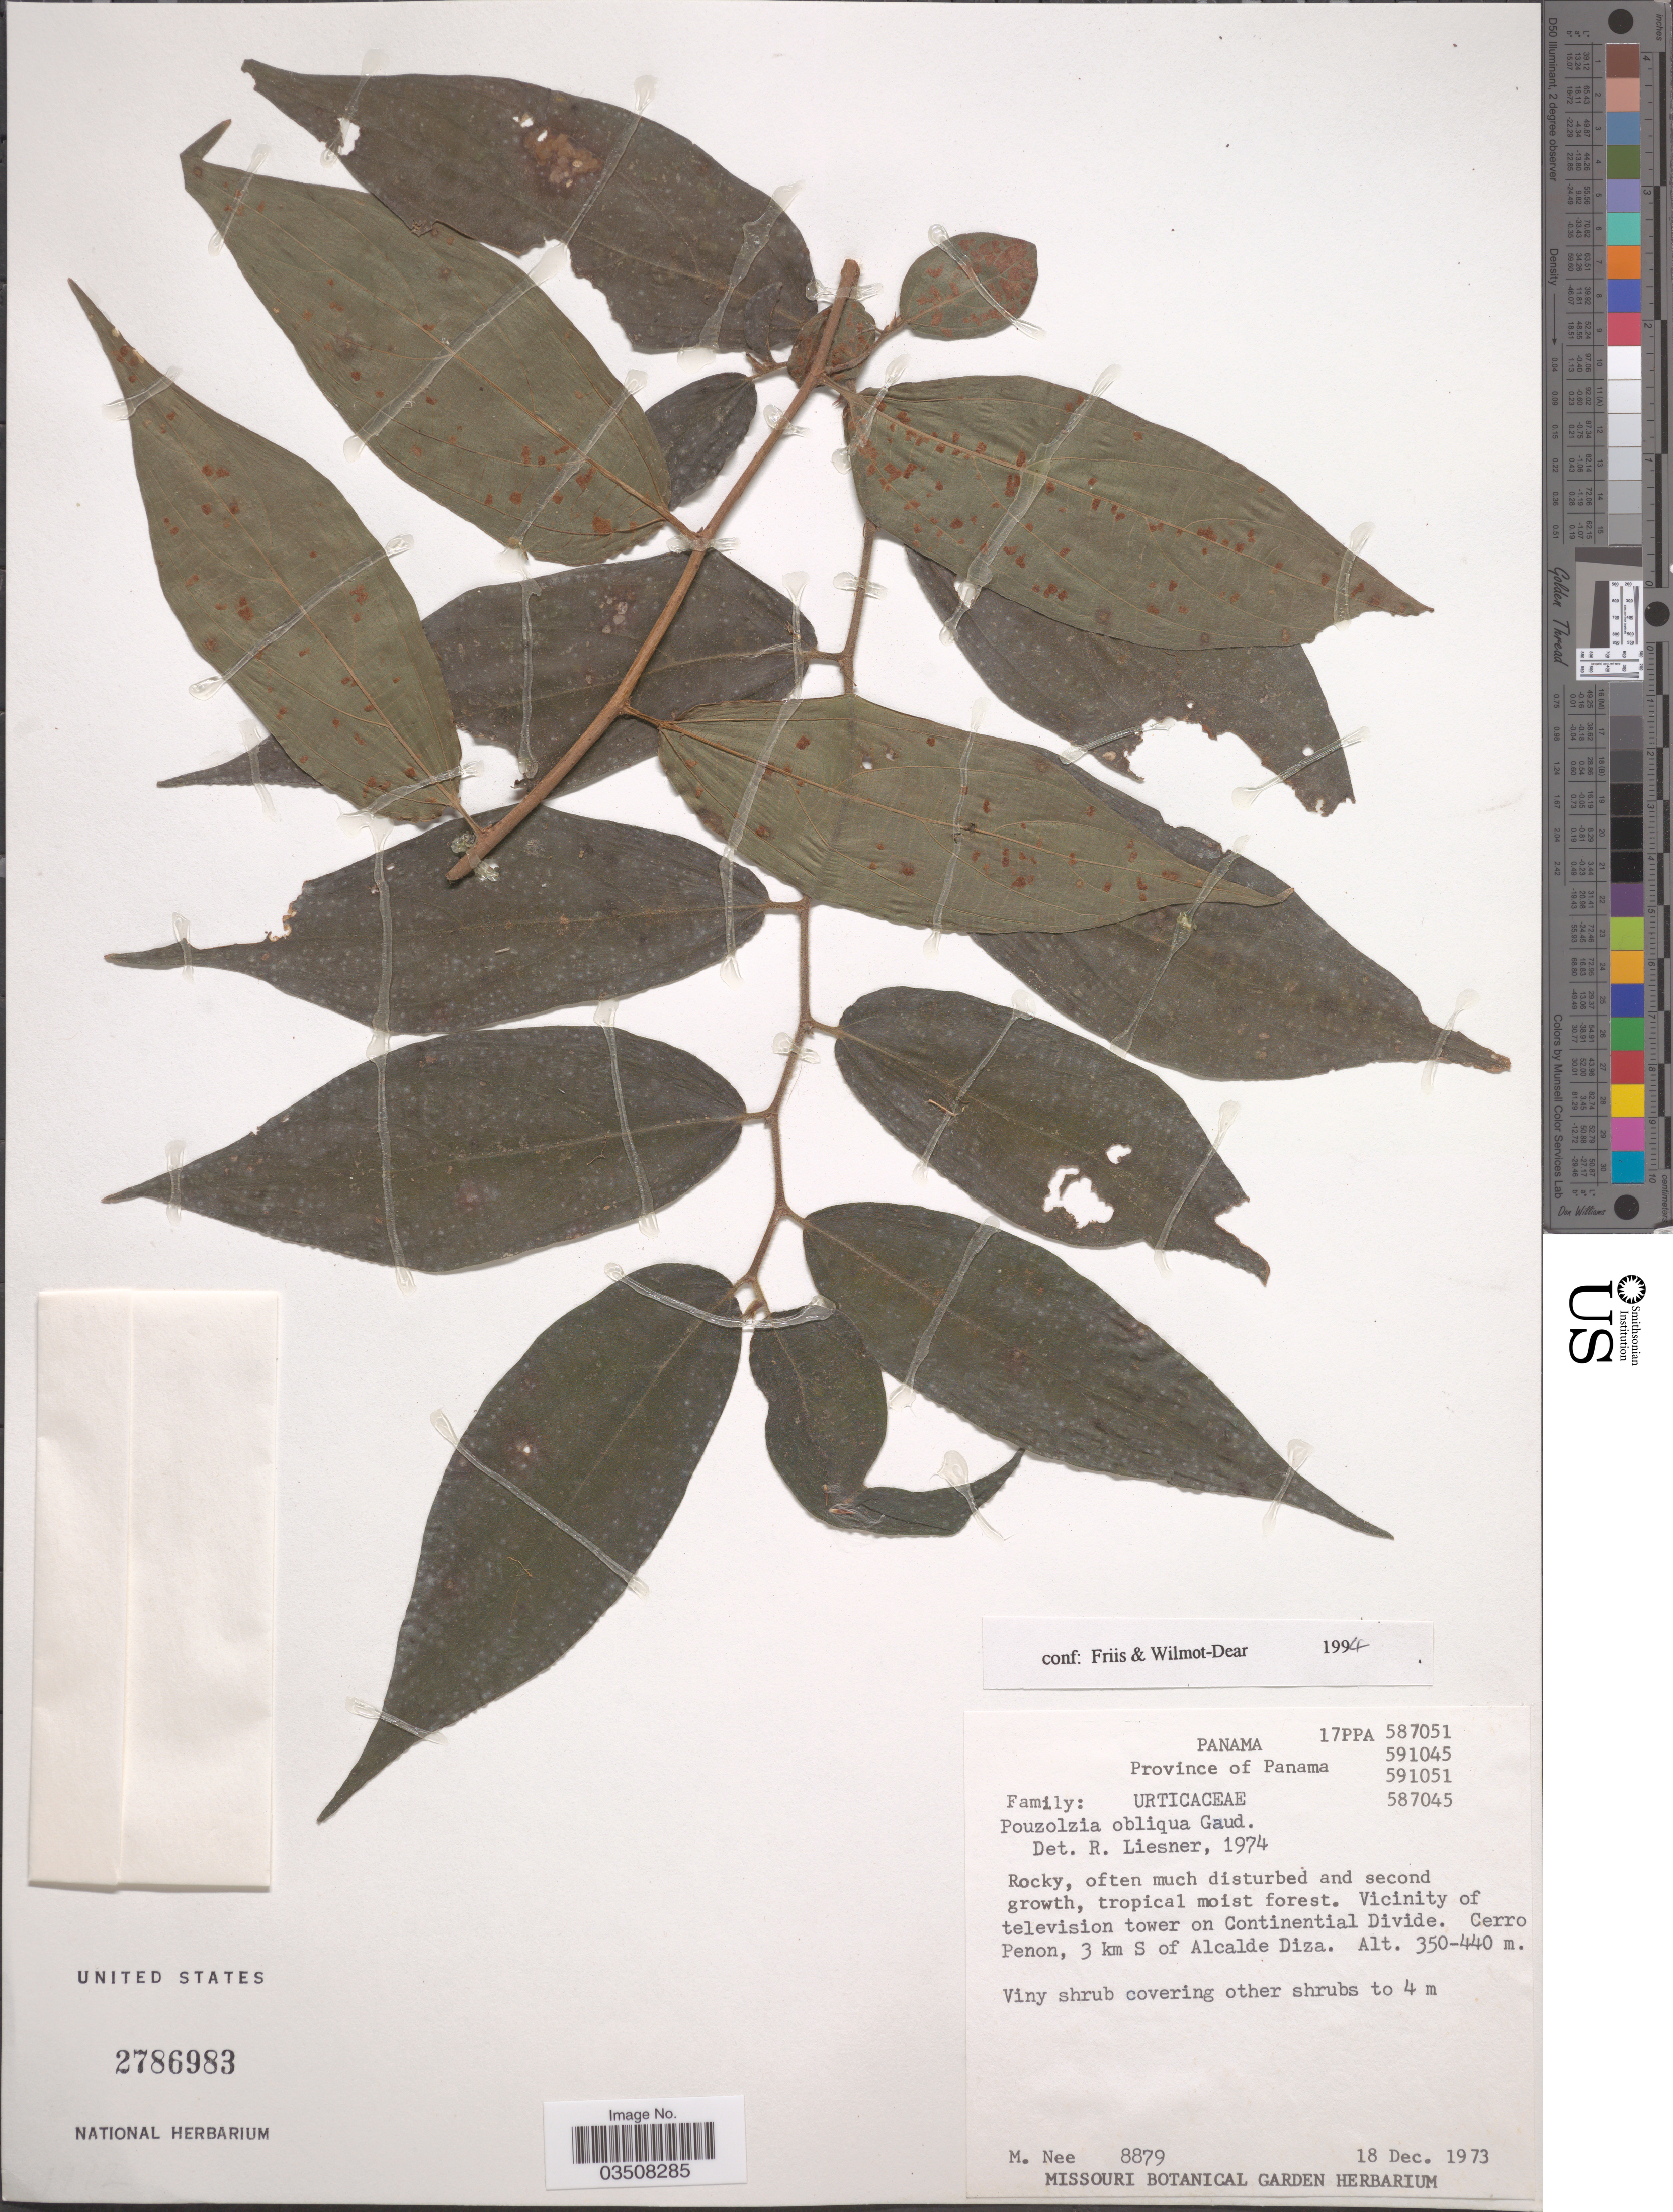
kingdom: Plantae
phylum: Tracheophyta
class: Magnoliopsida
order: Rosales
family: Urticaceae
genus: Pouzolzia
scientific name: Pouzolzia obliqua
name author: (Poepp.) Gaudich.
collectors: M. Nee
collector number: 8879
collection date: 1973-12-18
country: Panama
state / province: Panamá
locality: Vicinity of television tower on Continential Divide. Cerro Penon, 3 km S of Alcalde Diza.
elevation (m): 350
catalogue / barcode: US 2786983